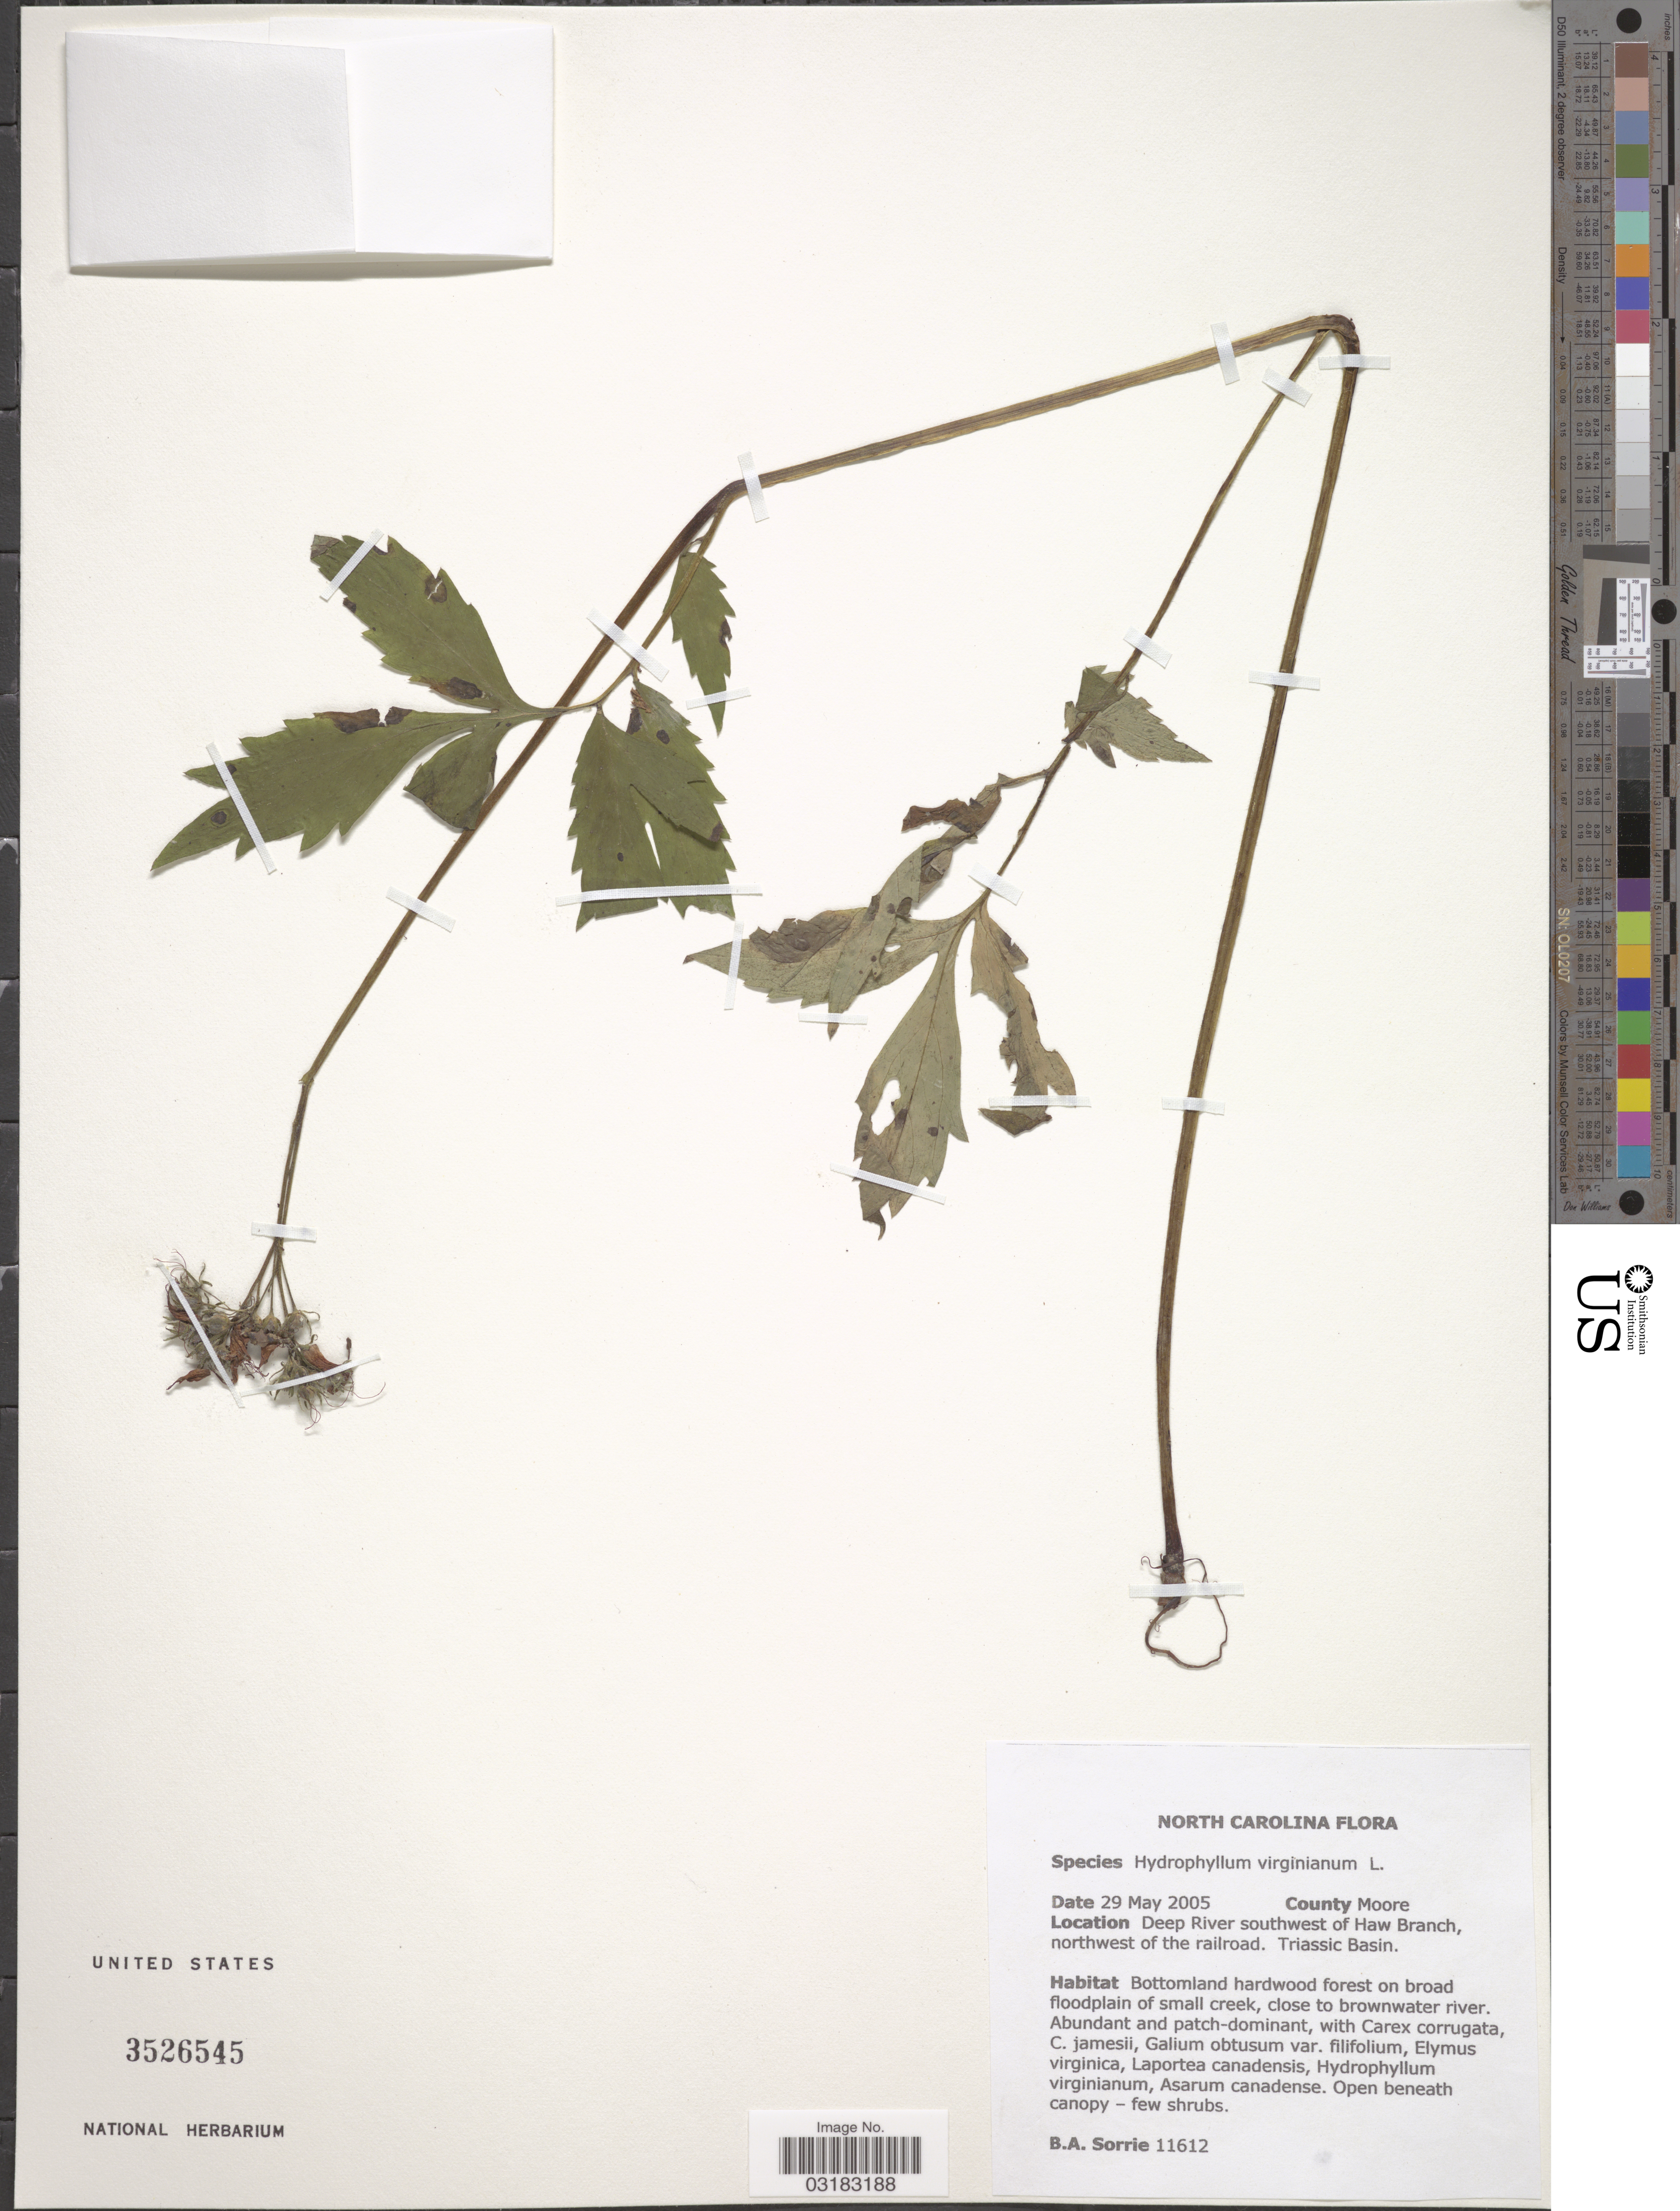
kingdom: Plantae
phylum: Tracheophyta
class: Magnoliopsida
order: Boraginales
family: Hydrophyllaceae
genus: Hydrophyllum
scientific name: Hydrophyllum virginianum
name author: L.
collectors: B. Sorrie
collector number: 11612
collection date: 2005-05-29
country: United States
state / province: North Carolina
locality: County Moore. Deep River southwest of Haw Branch, northwest of the railroad. Triassic Basin.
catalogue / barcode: US 3526545